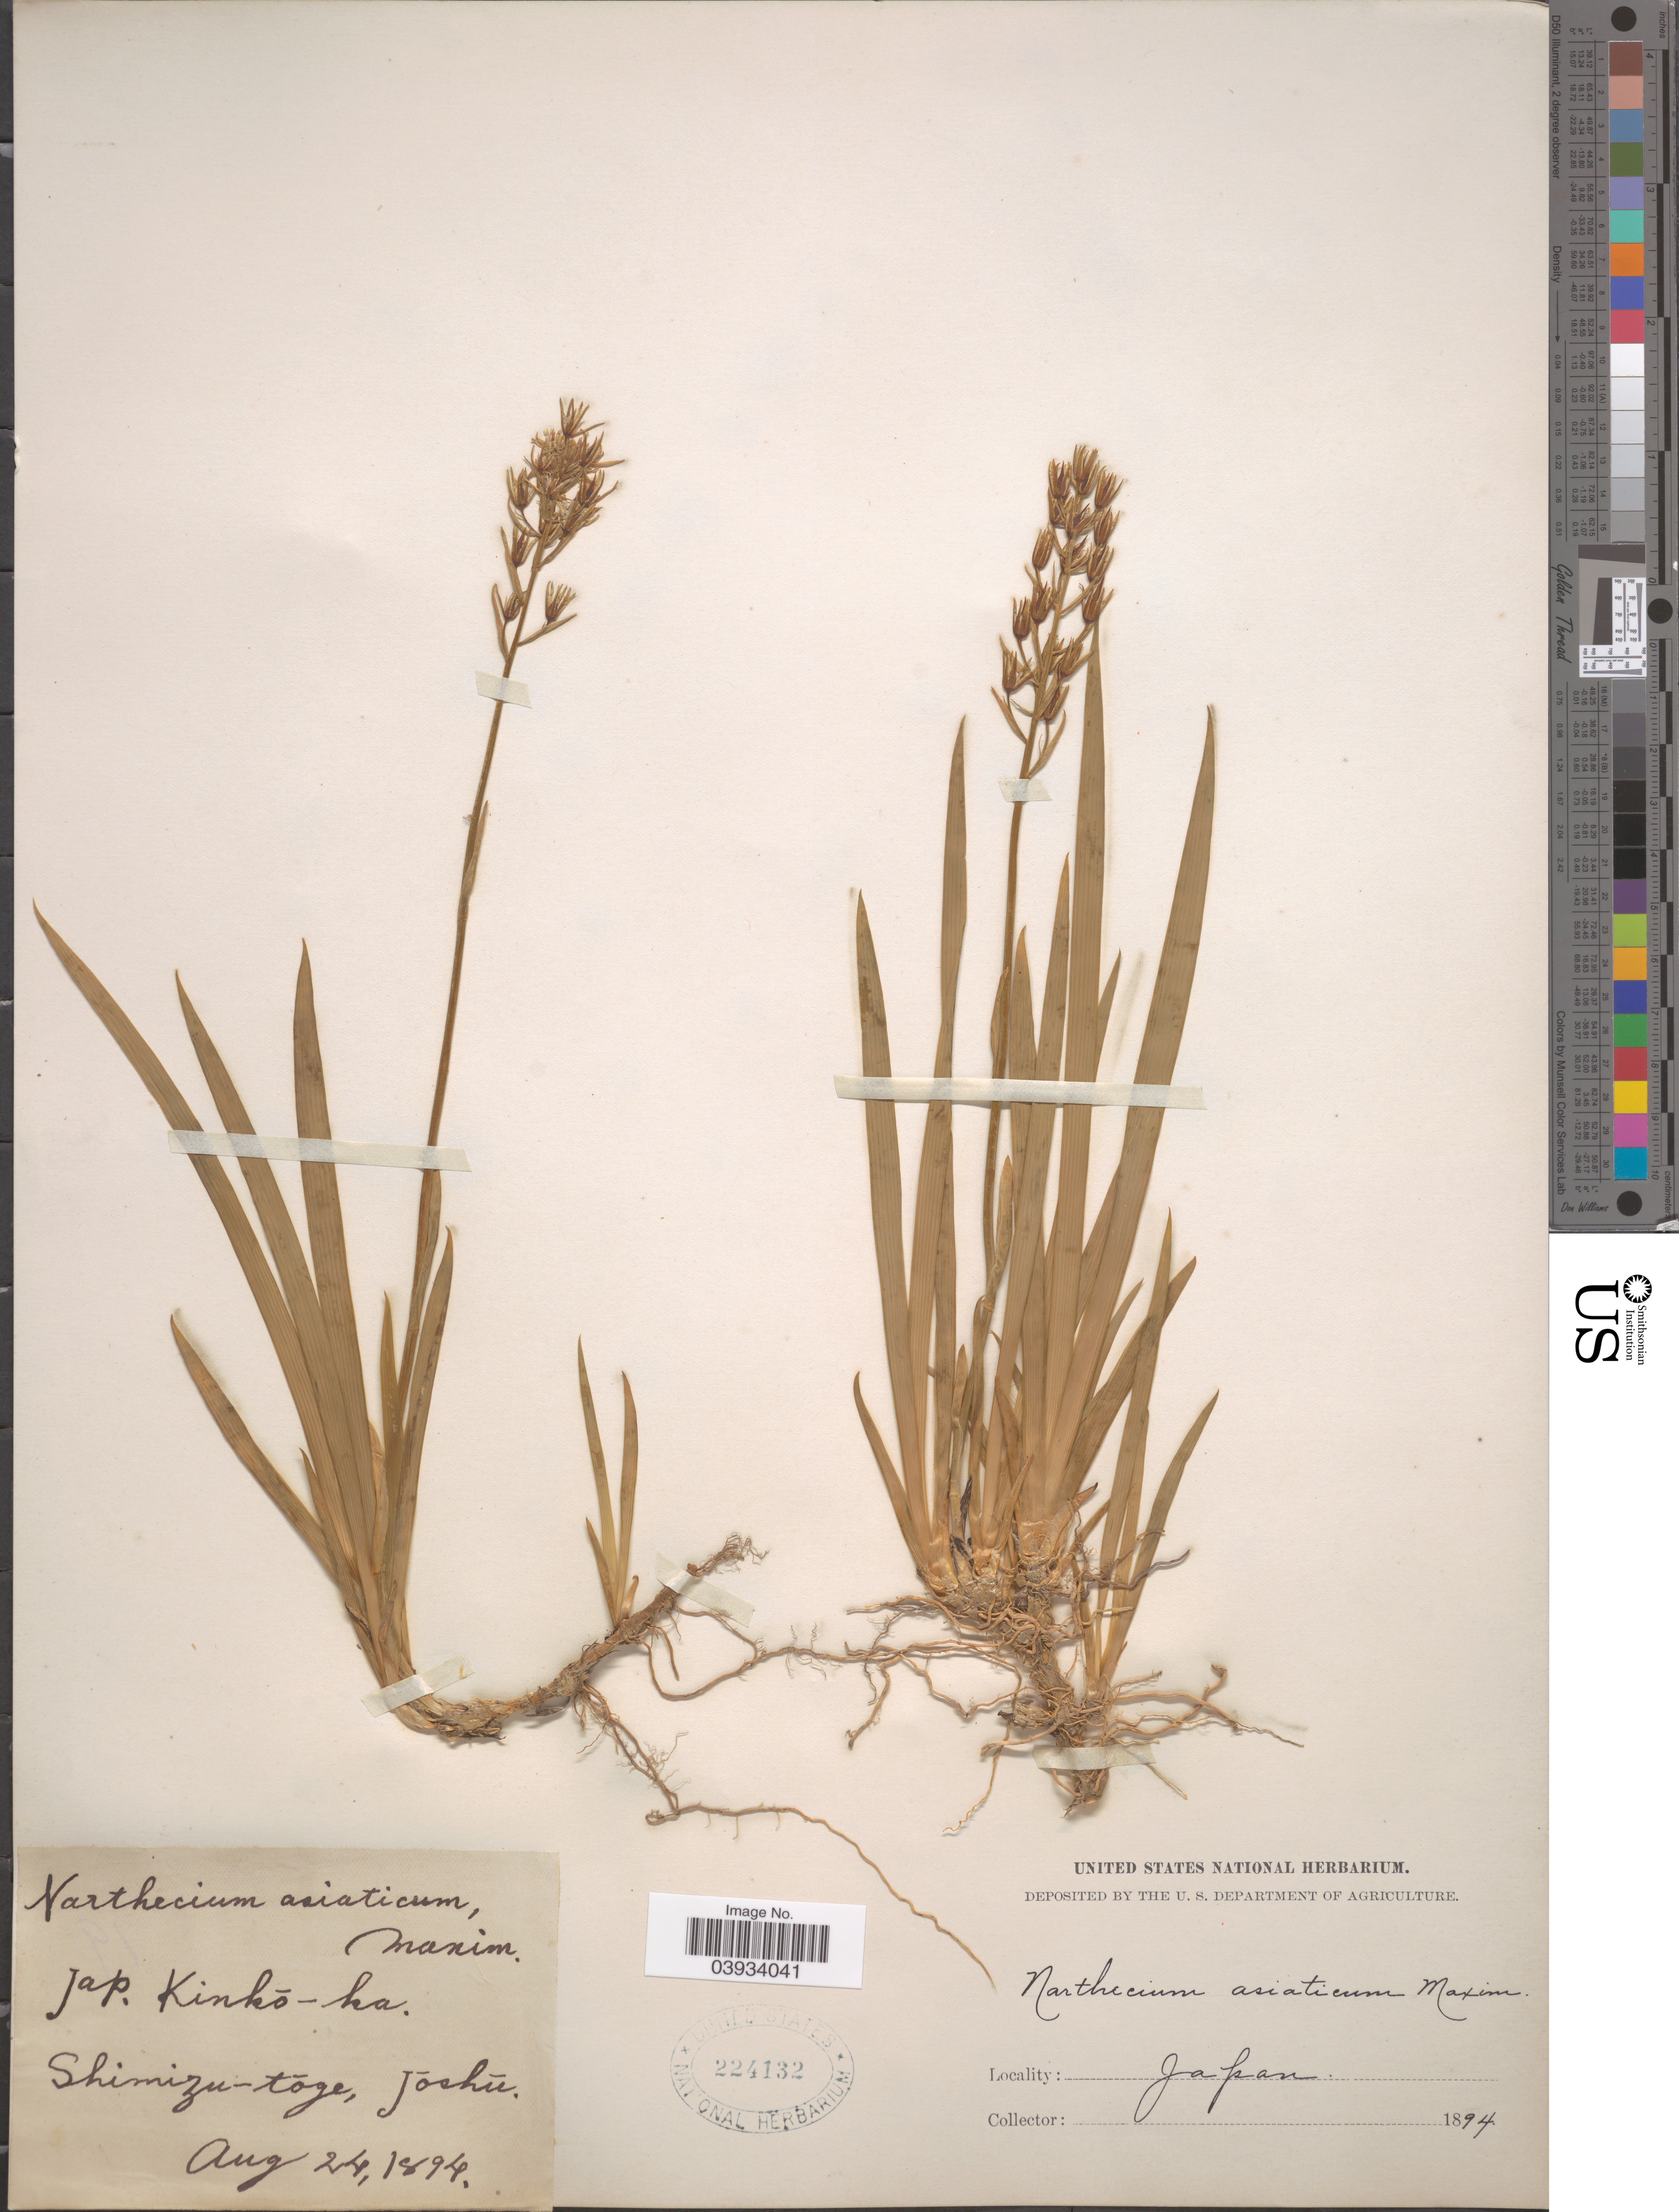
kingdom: Plantae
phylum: Tracheophyta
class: Liliopsida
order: Dioscoreales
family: Nartheciaceae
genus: Narthecium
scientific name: Narthecium asiaticum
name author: Maxim.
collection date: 1894-08-24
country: Japan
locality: Shimizu-toge, Joshu.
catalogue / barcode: US 224132